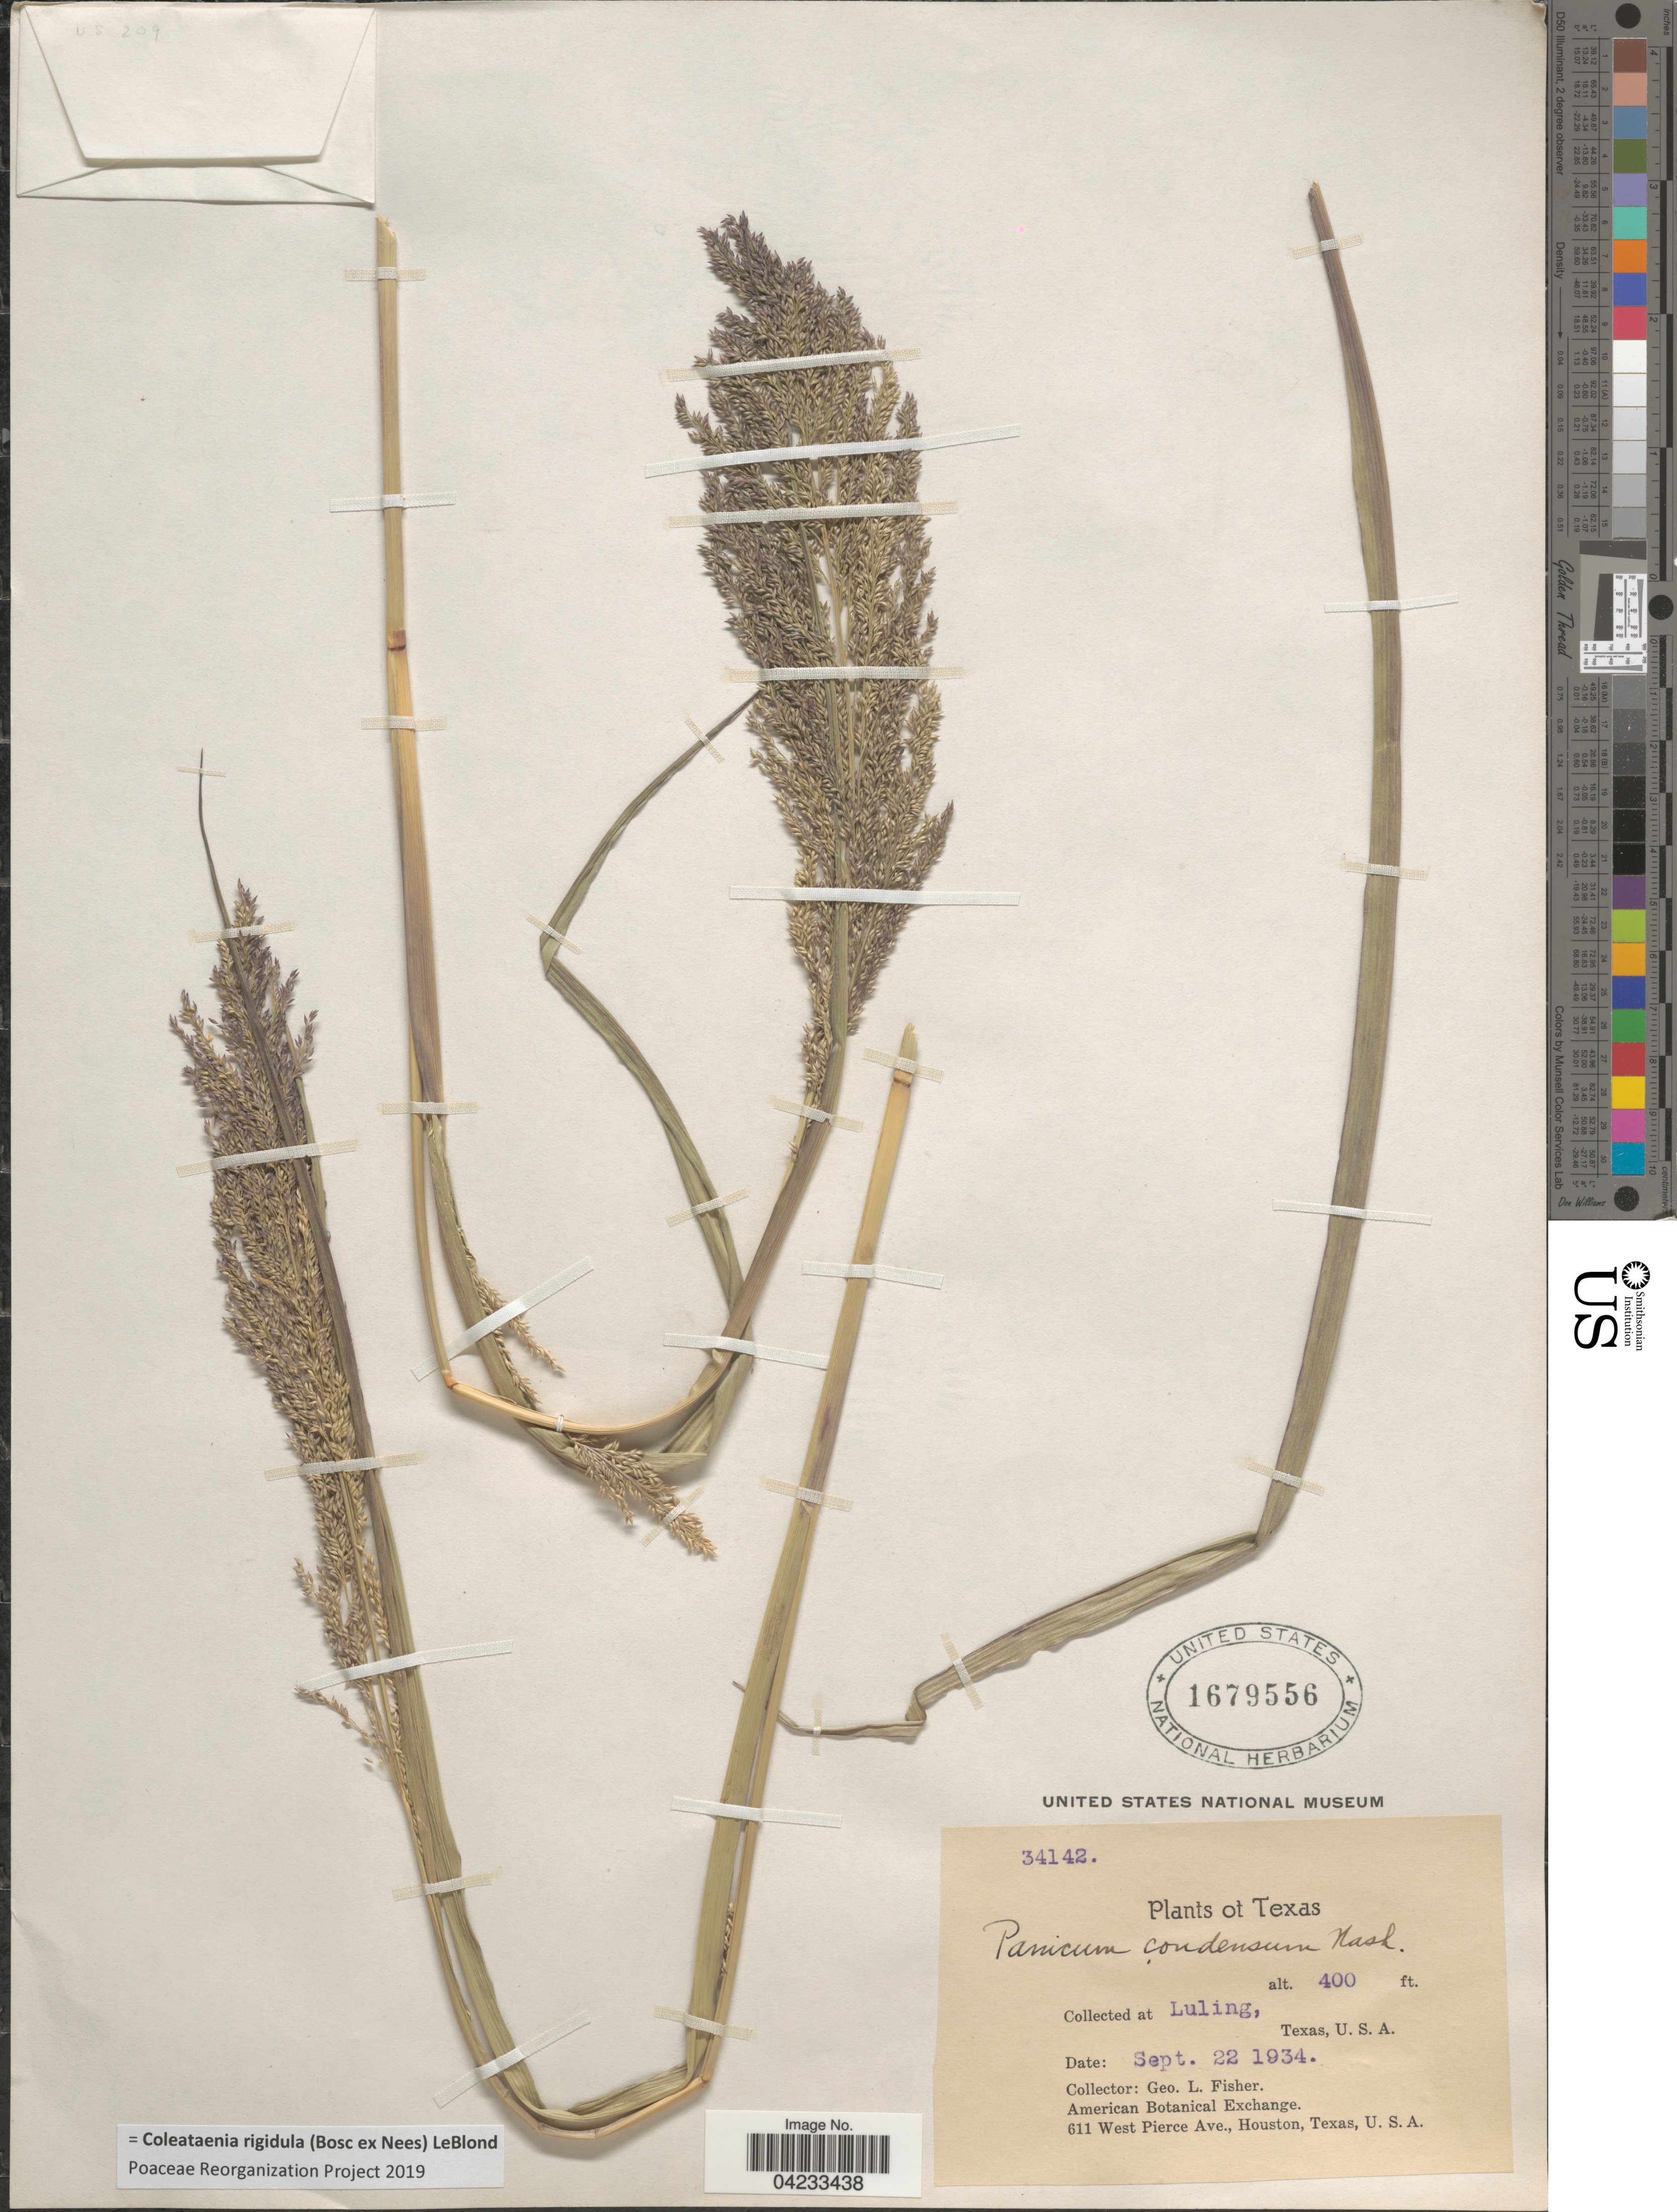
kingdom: Plantae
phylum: Tracheophyta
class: Liliopsida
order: Poales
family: Poaceae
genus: Coleataenia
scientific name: Coleataenia rigidula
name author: (Bosc ex Nees) LeBlond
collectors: G. L. Fisher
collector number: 34142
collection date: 1934-09-22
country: United States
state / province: Texas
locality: Luling.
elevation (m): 122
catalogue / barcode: US 1679556